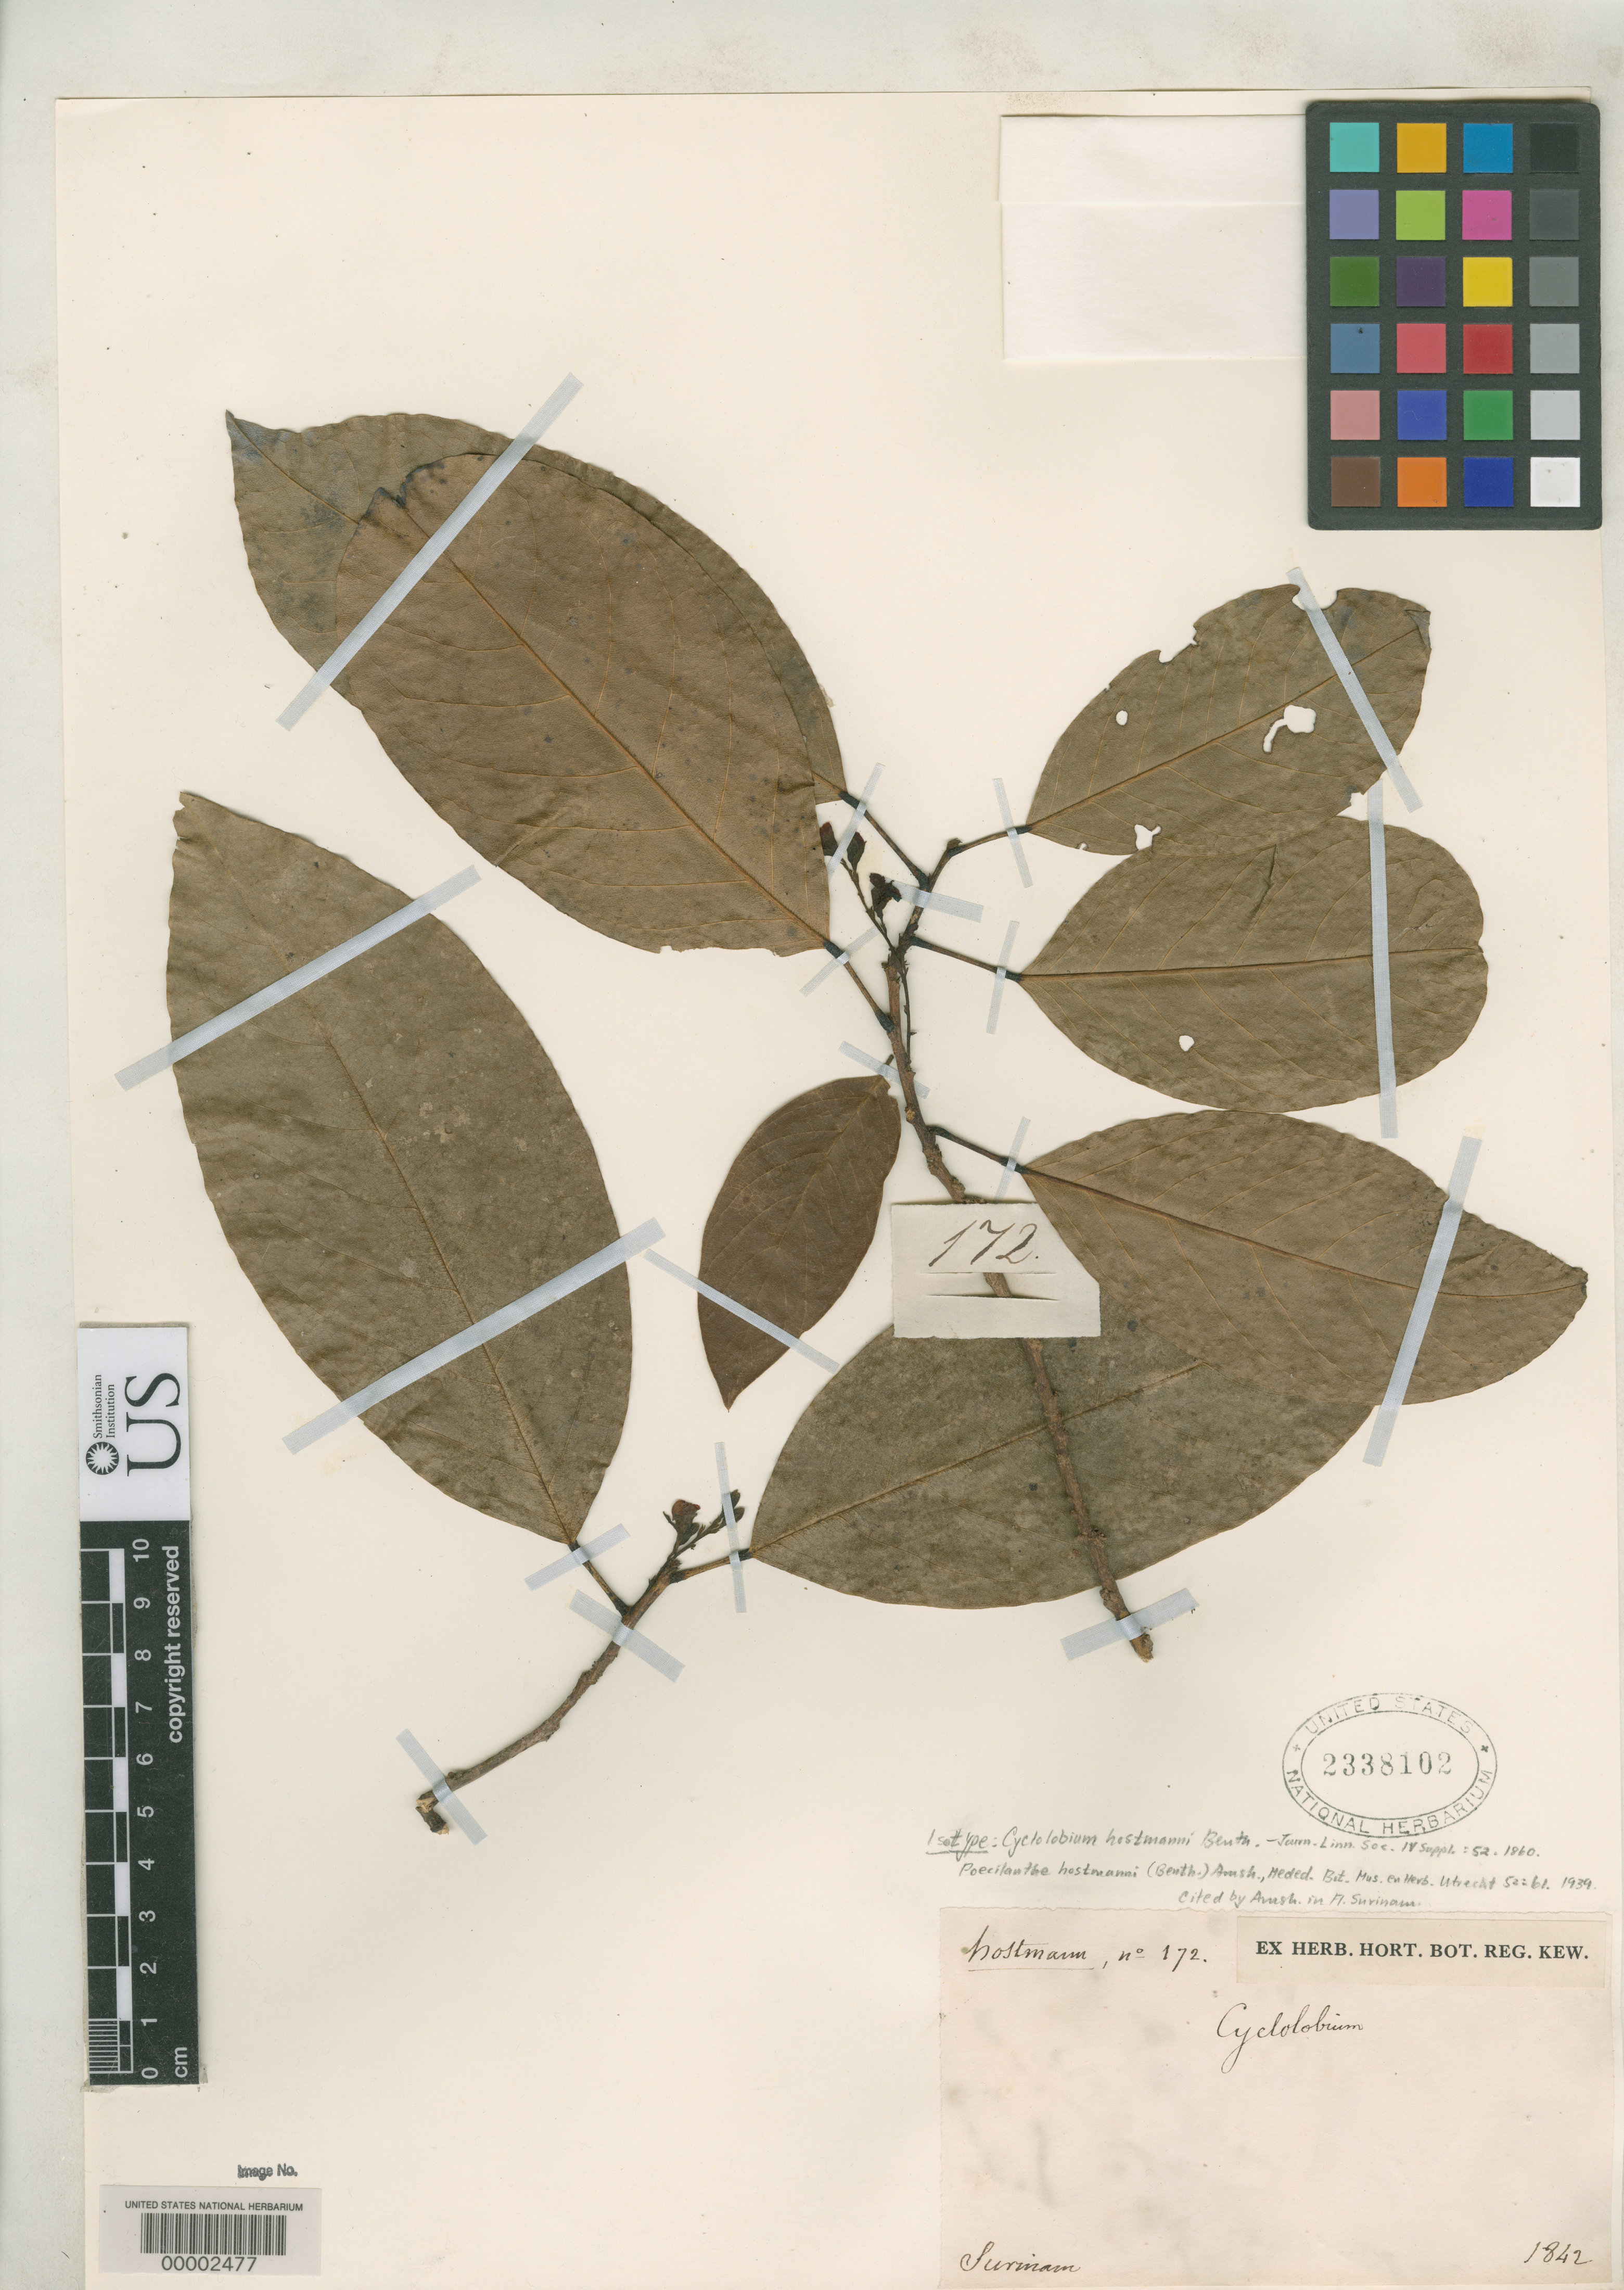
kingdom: Plantae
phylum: Tracheophyta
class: Magnoliopsida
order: Fabales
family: Fabaceae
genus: Cyclolobium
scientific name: Cyclolobium hostmannii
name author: Benth.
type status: Isotype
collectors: F. Hostmann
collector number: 172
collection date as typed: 1842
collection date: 1842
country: Suriname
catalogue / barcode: US 2338102